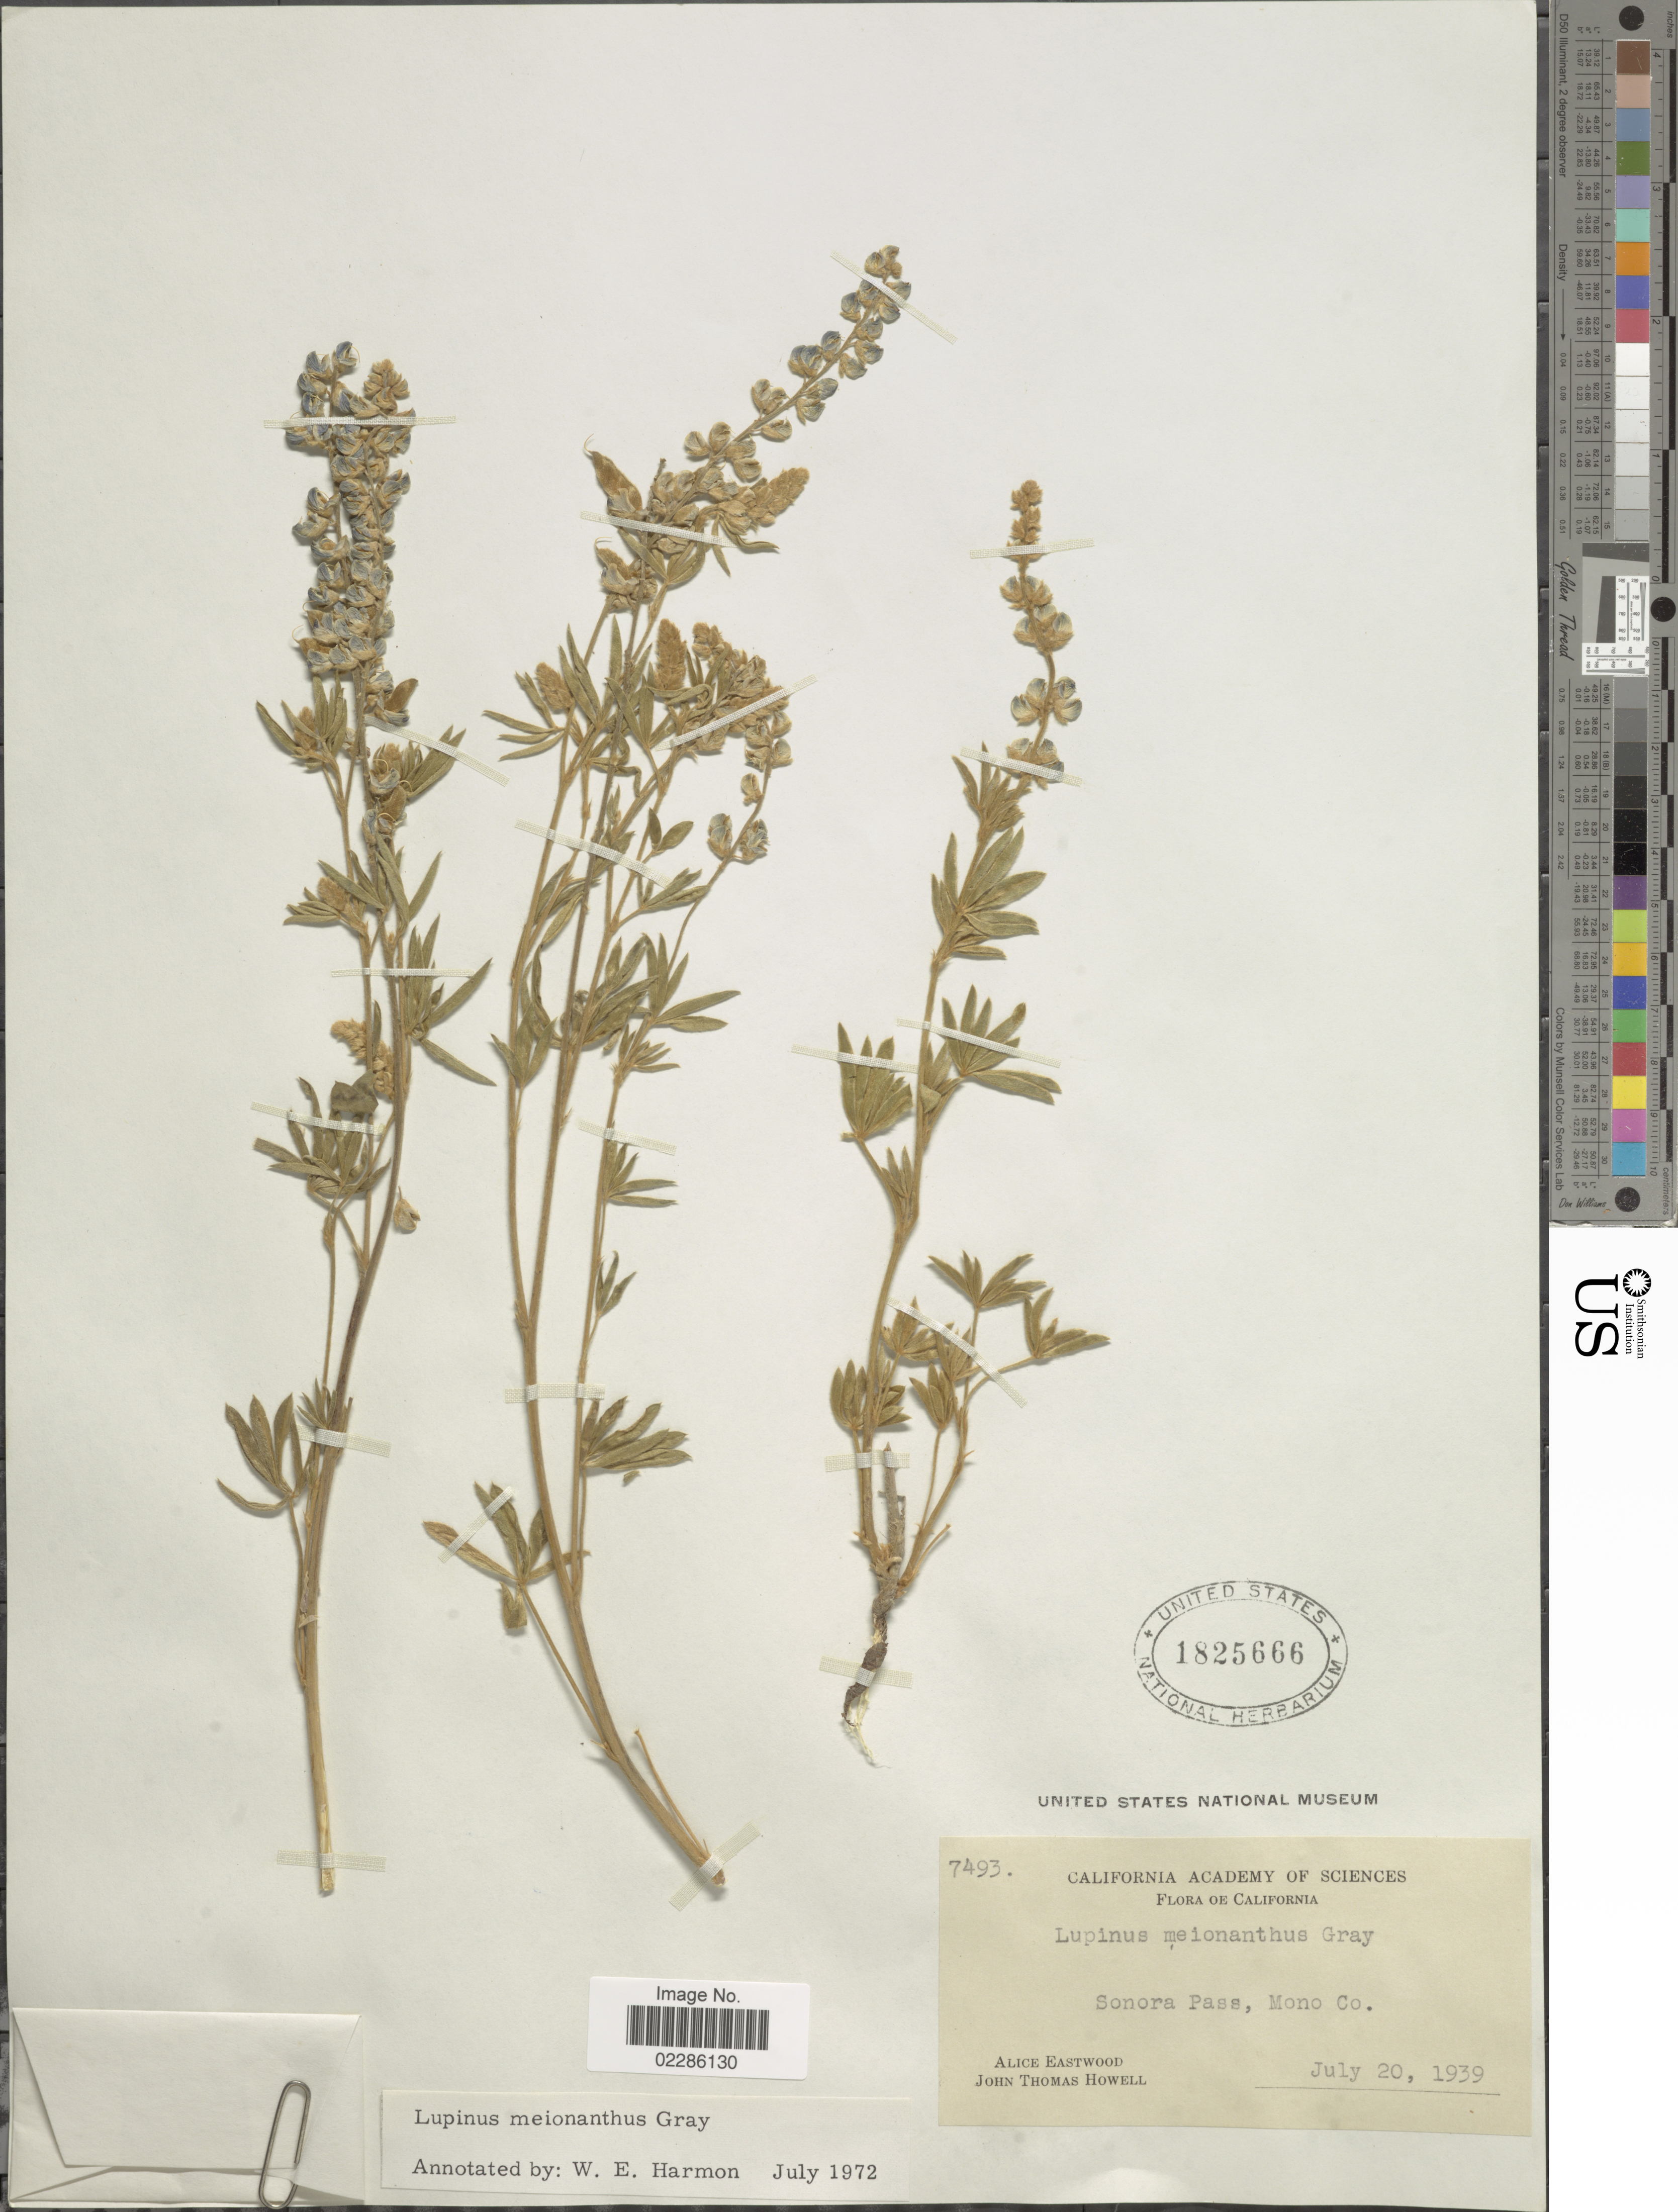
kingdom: Plantae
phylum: Tracheophyta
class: Magnoliopsida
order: Fabales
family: Fabaceae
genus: Lupinus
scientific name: Lupinus meionanthus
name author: A. Gray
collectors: A. Eastwood & J. T. Howell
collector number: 7493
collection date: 1939-07-20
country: United States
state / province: California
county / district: Mono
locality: Sonora Pass, Mono Co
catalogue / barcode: US 1825666